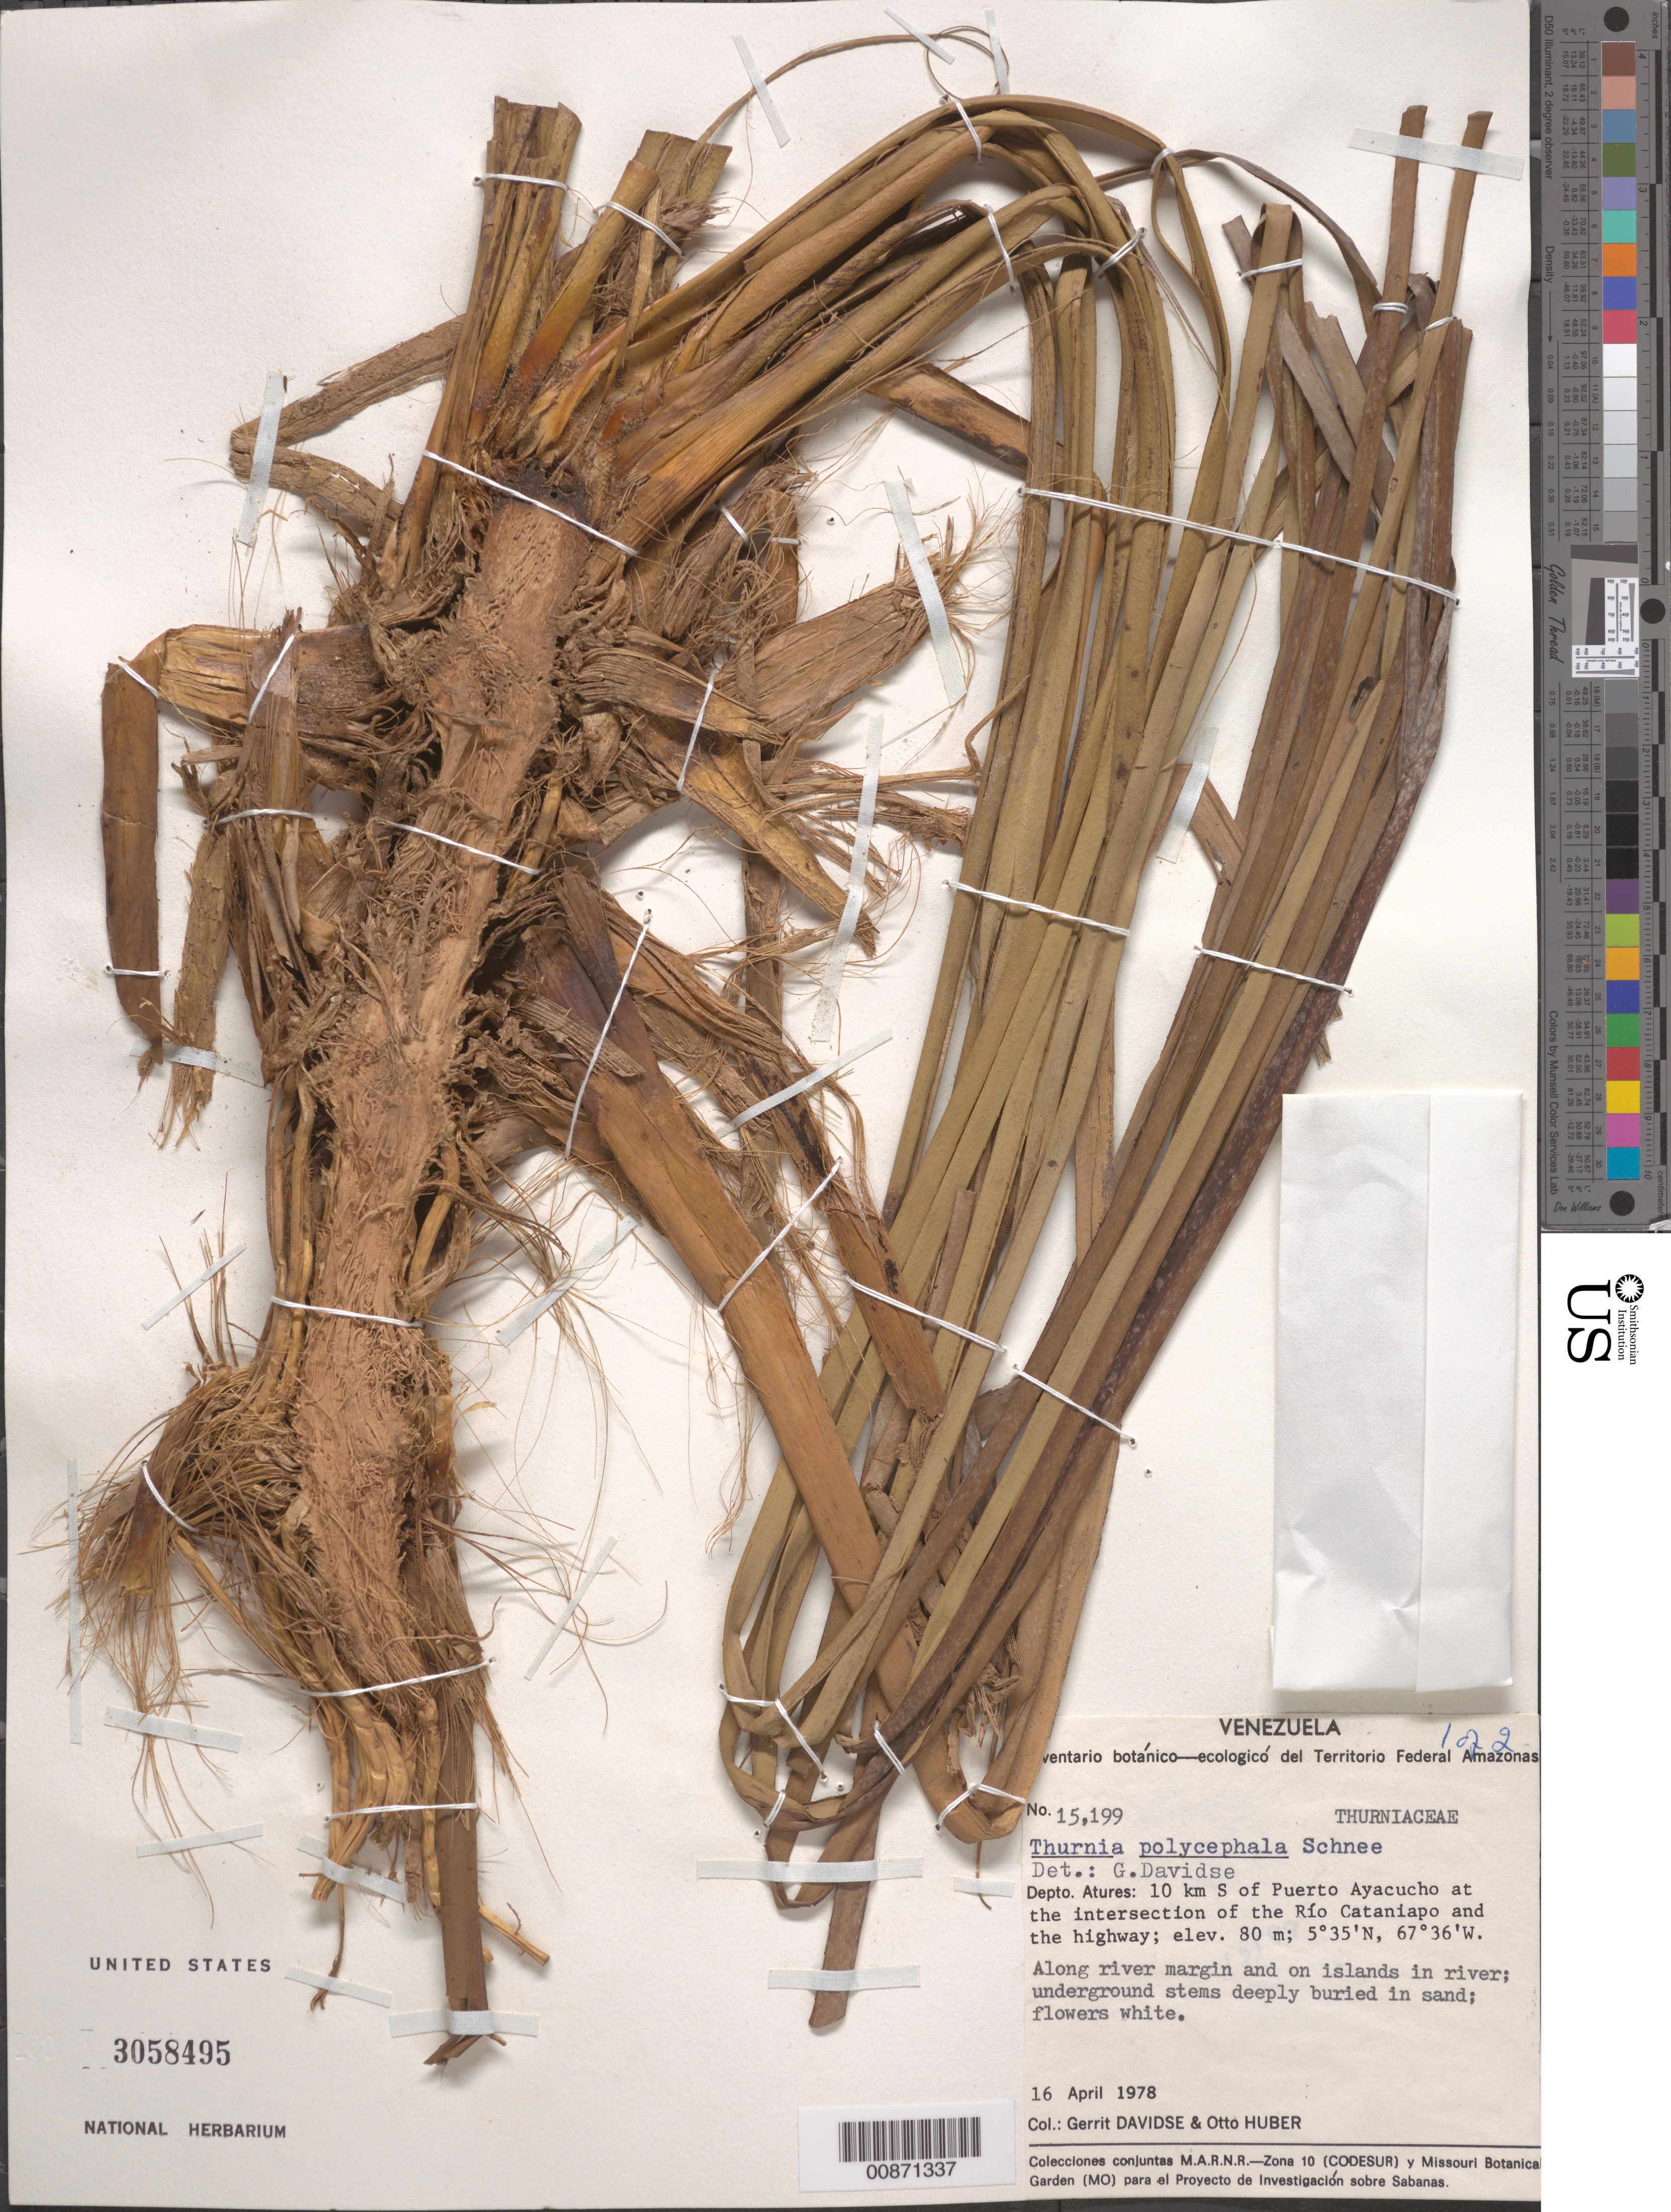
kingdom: Plantae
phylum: Tracheophyta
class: Liliopsida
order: Poales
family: Thurniaceae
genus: Thurnia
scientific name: Thurnia polycephala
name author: Schnee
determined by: Davidse, Gerrit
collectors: G. Davidse & O. Huber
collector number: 15199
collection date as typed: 16-Apr-78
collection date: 1978-04-16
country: Venezuela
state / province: Amazonas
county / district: Atures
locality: Puerto Ayacucho, 10 km S of at the intersection of the Rio Cataniapo and the highway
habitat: Along river margin and on islands on river; underground stems deeply buried in sand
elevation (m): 80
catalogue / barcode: US 3058495